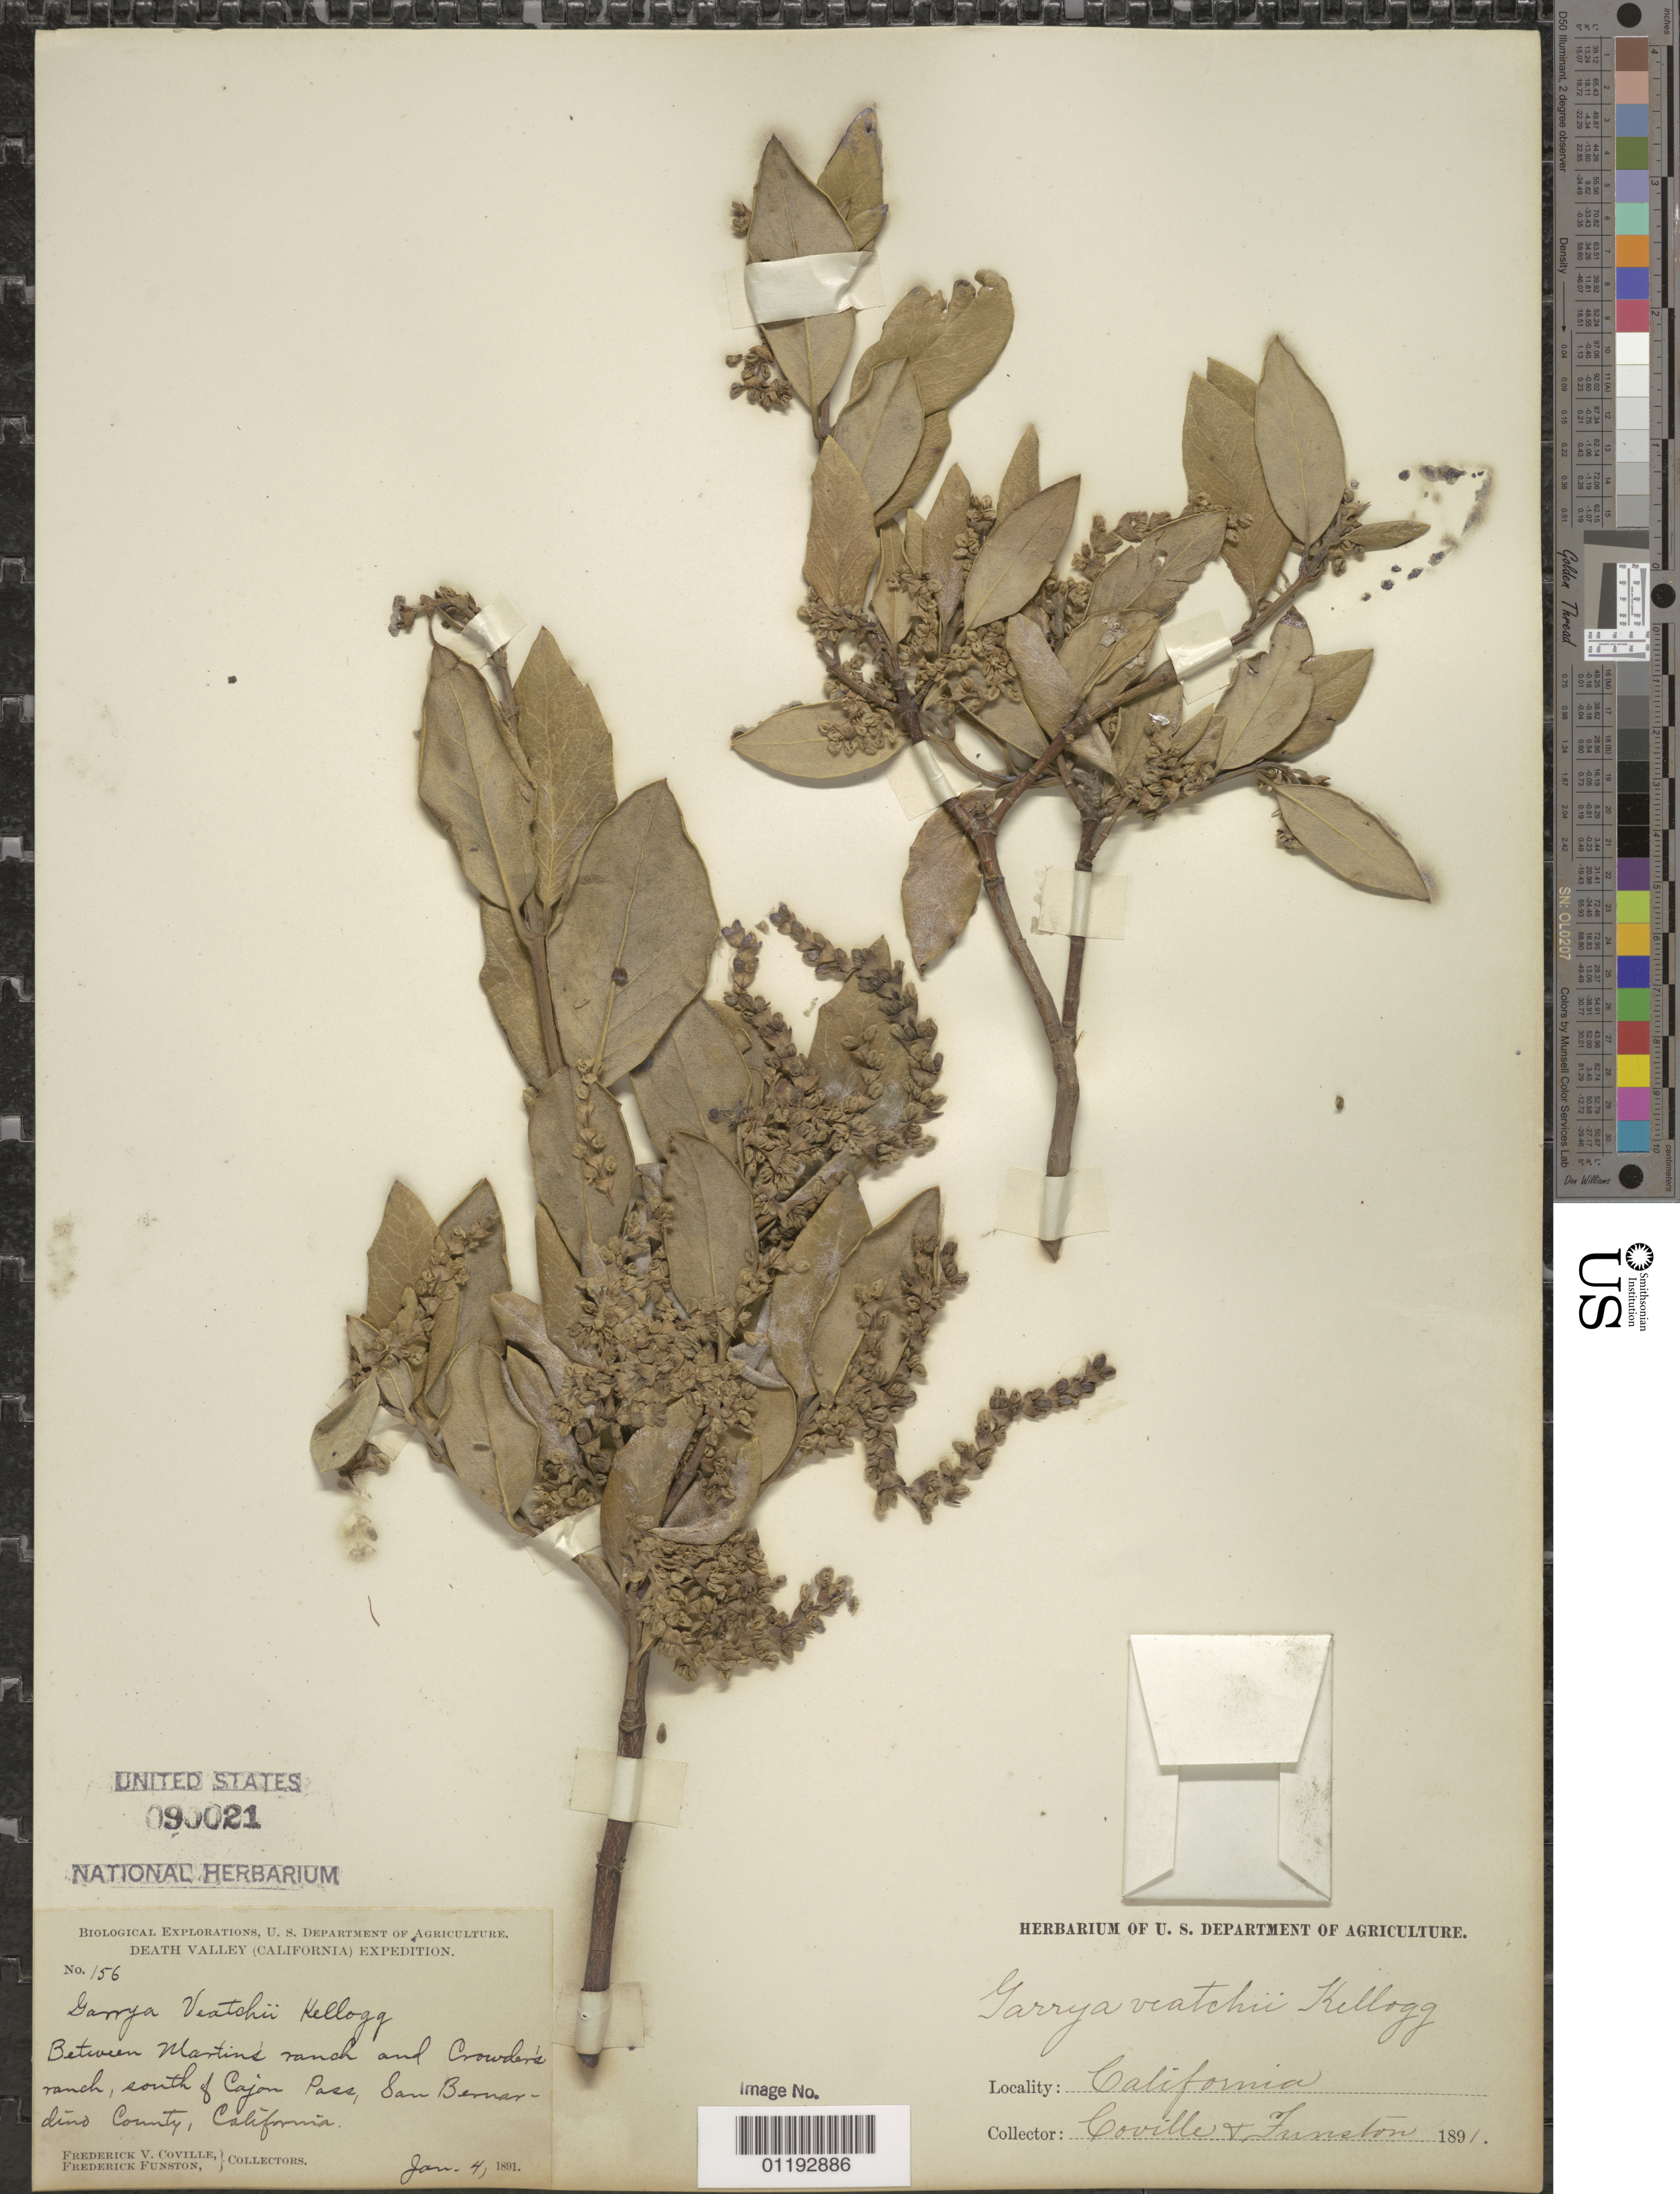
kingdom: Plantae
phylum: Tracheophyta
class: Magnoliopsida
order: Garryales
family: Garryaceae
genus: Garrya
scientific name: Garrya veatchii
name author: Kellogg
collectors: F. V. Coville & F. Funston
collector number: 156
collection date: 1891-01-04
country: United States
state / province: California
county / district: San Bernardino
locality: between Martin's ranch and Crowder's ranch, south of Cajon Pass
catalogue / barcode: US 90021